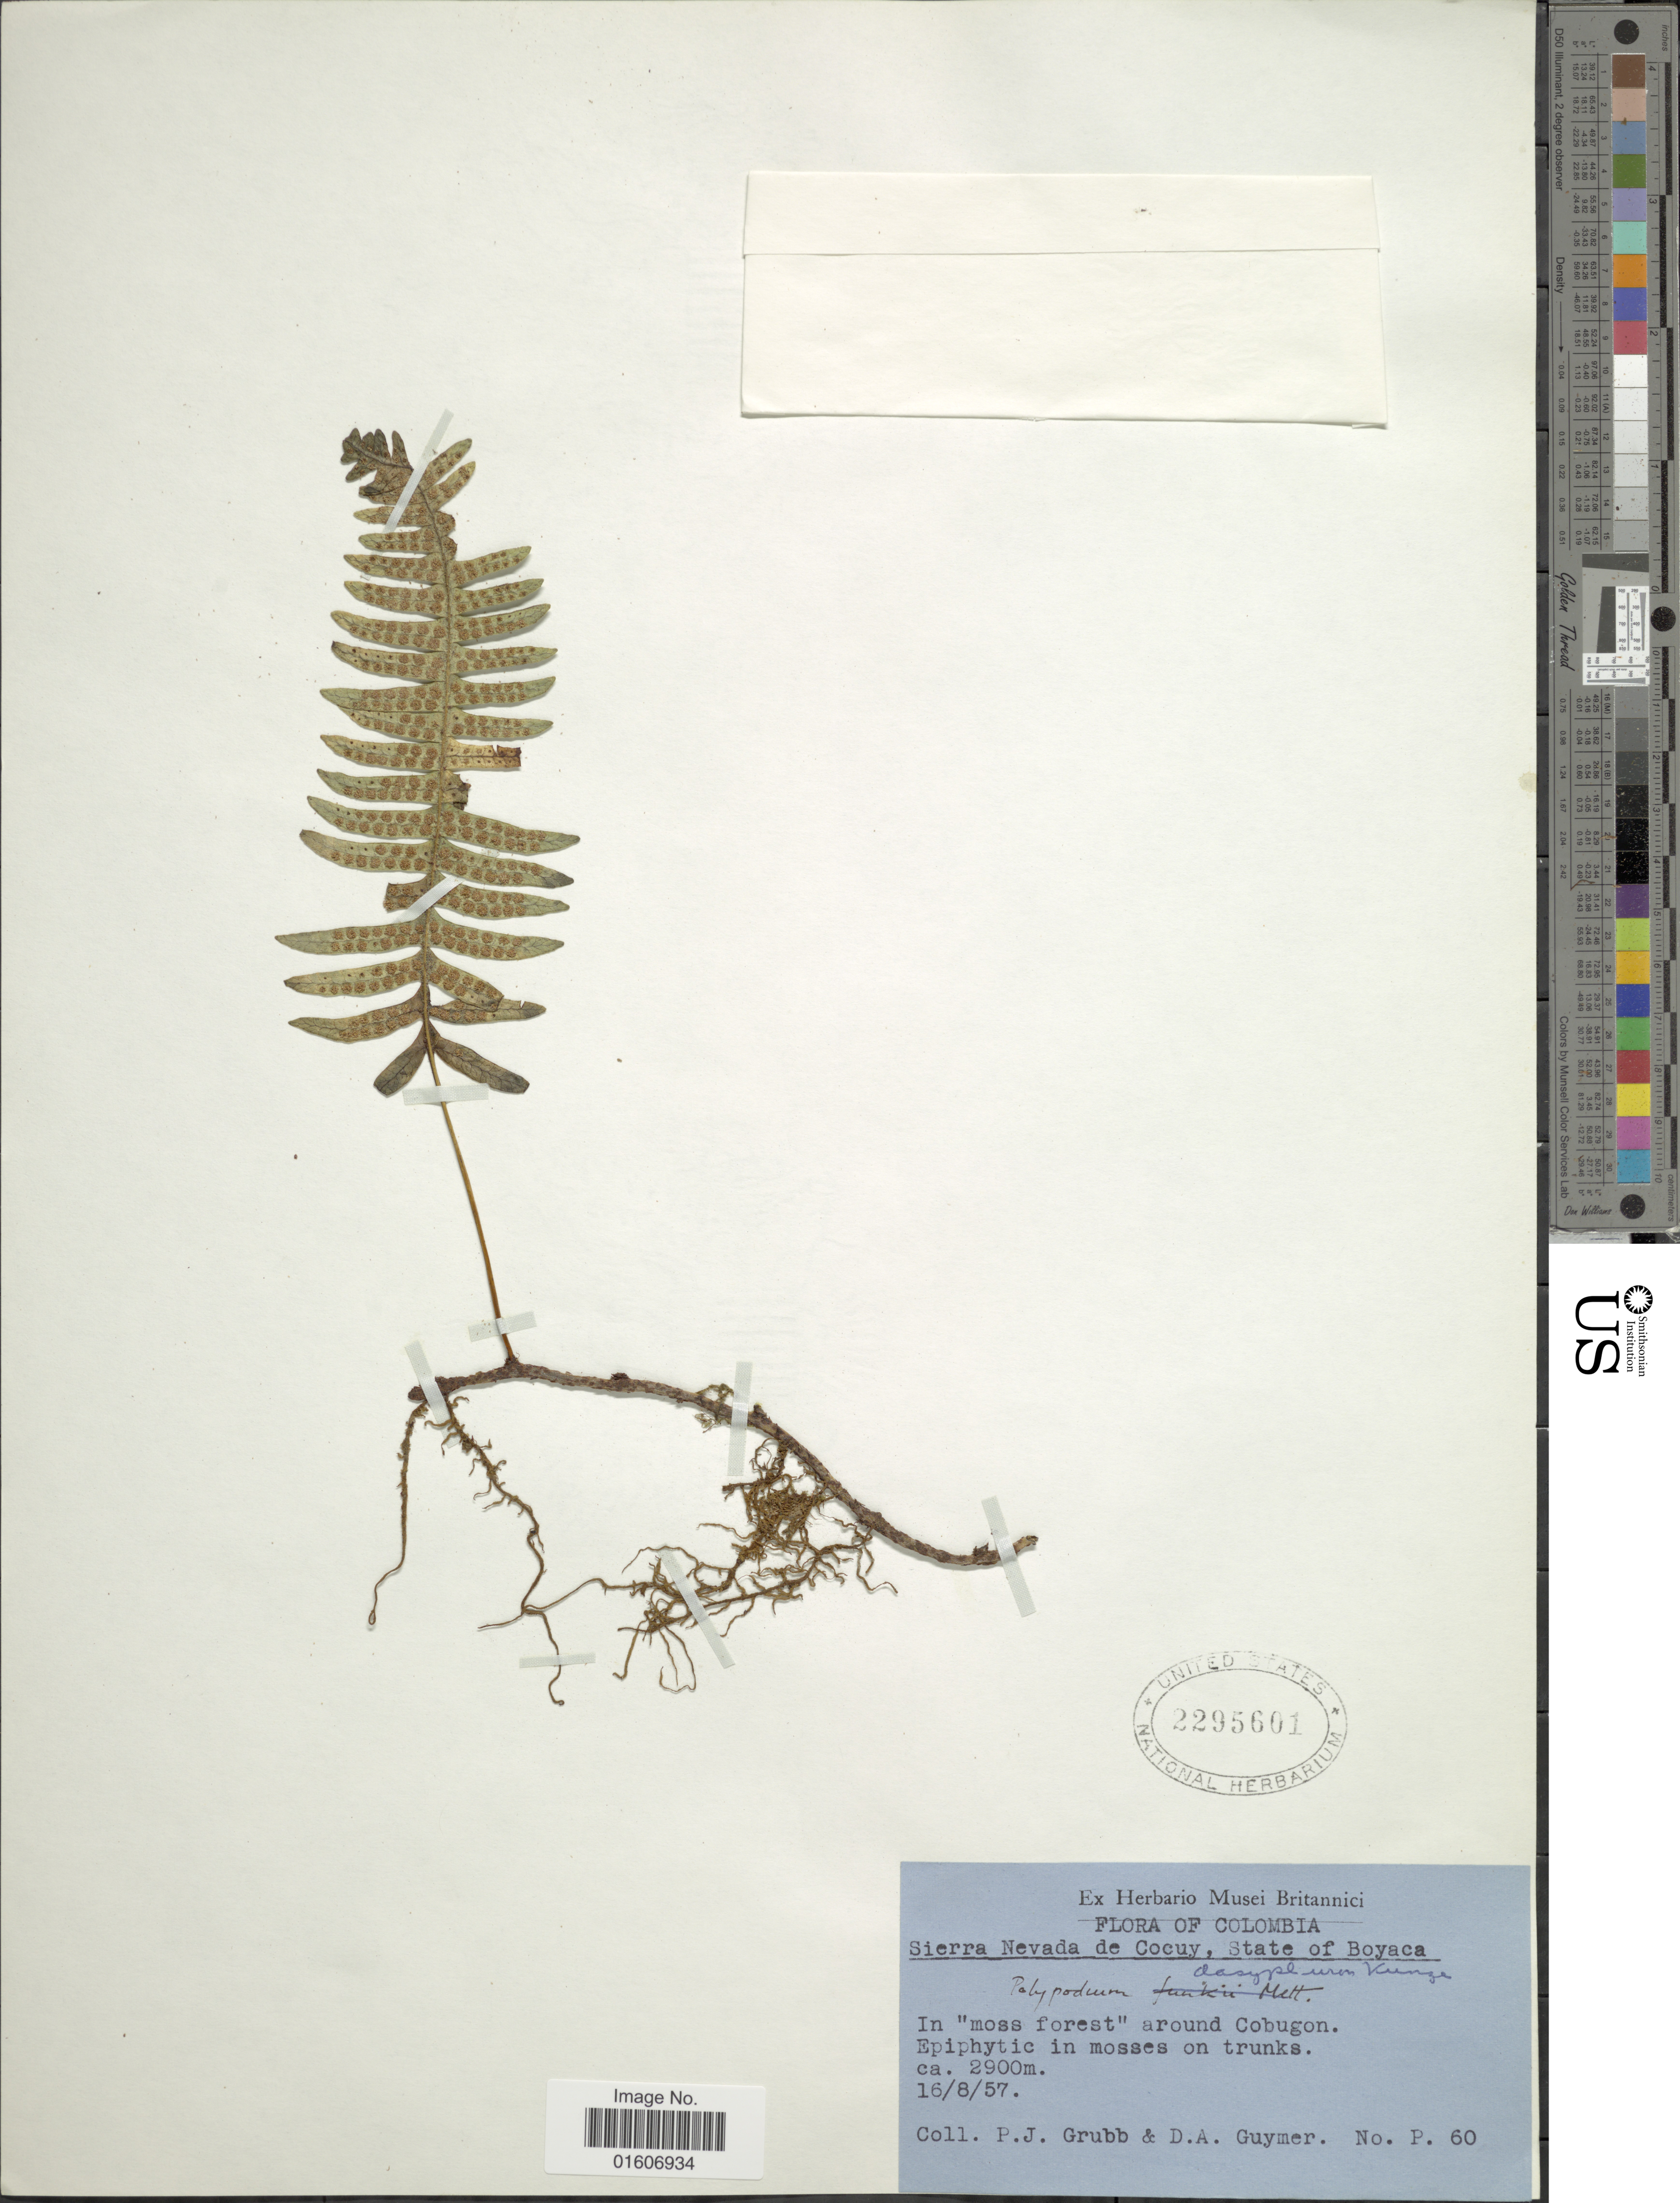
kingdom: Plantae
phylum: Tracheophyta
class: Polypodiopsida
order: Polypodiales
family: Polypodiaceae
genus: Serpocaulon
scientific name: Serpocaulon subandinum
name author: (Sod.) A.R. Sm.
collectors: P. J. Grubb & D. Guymer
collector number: P.60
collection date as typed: Transcribed d/m/y: 16/8/57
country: Colombia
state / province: Boyacá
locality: Sierra Nevada de Cocuy, In 'moss forest' around Cobugon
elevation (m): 2900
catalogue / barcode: US 2295601